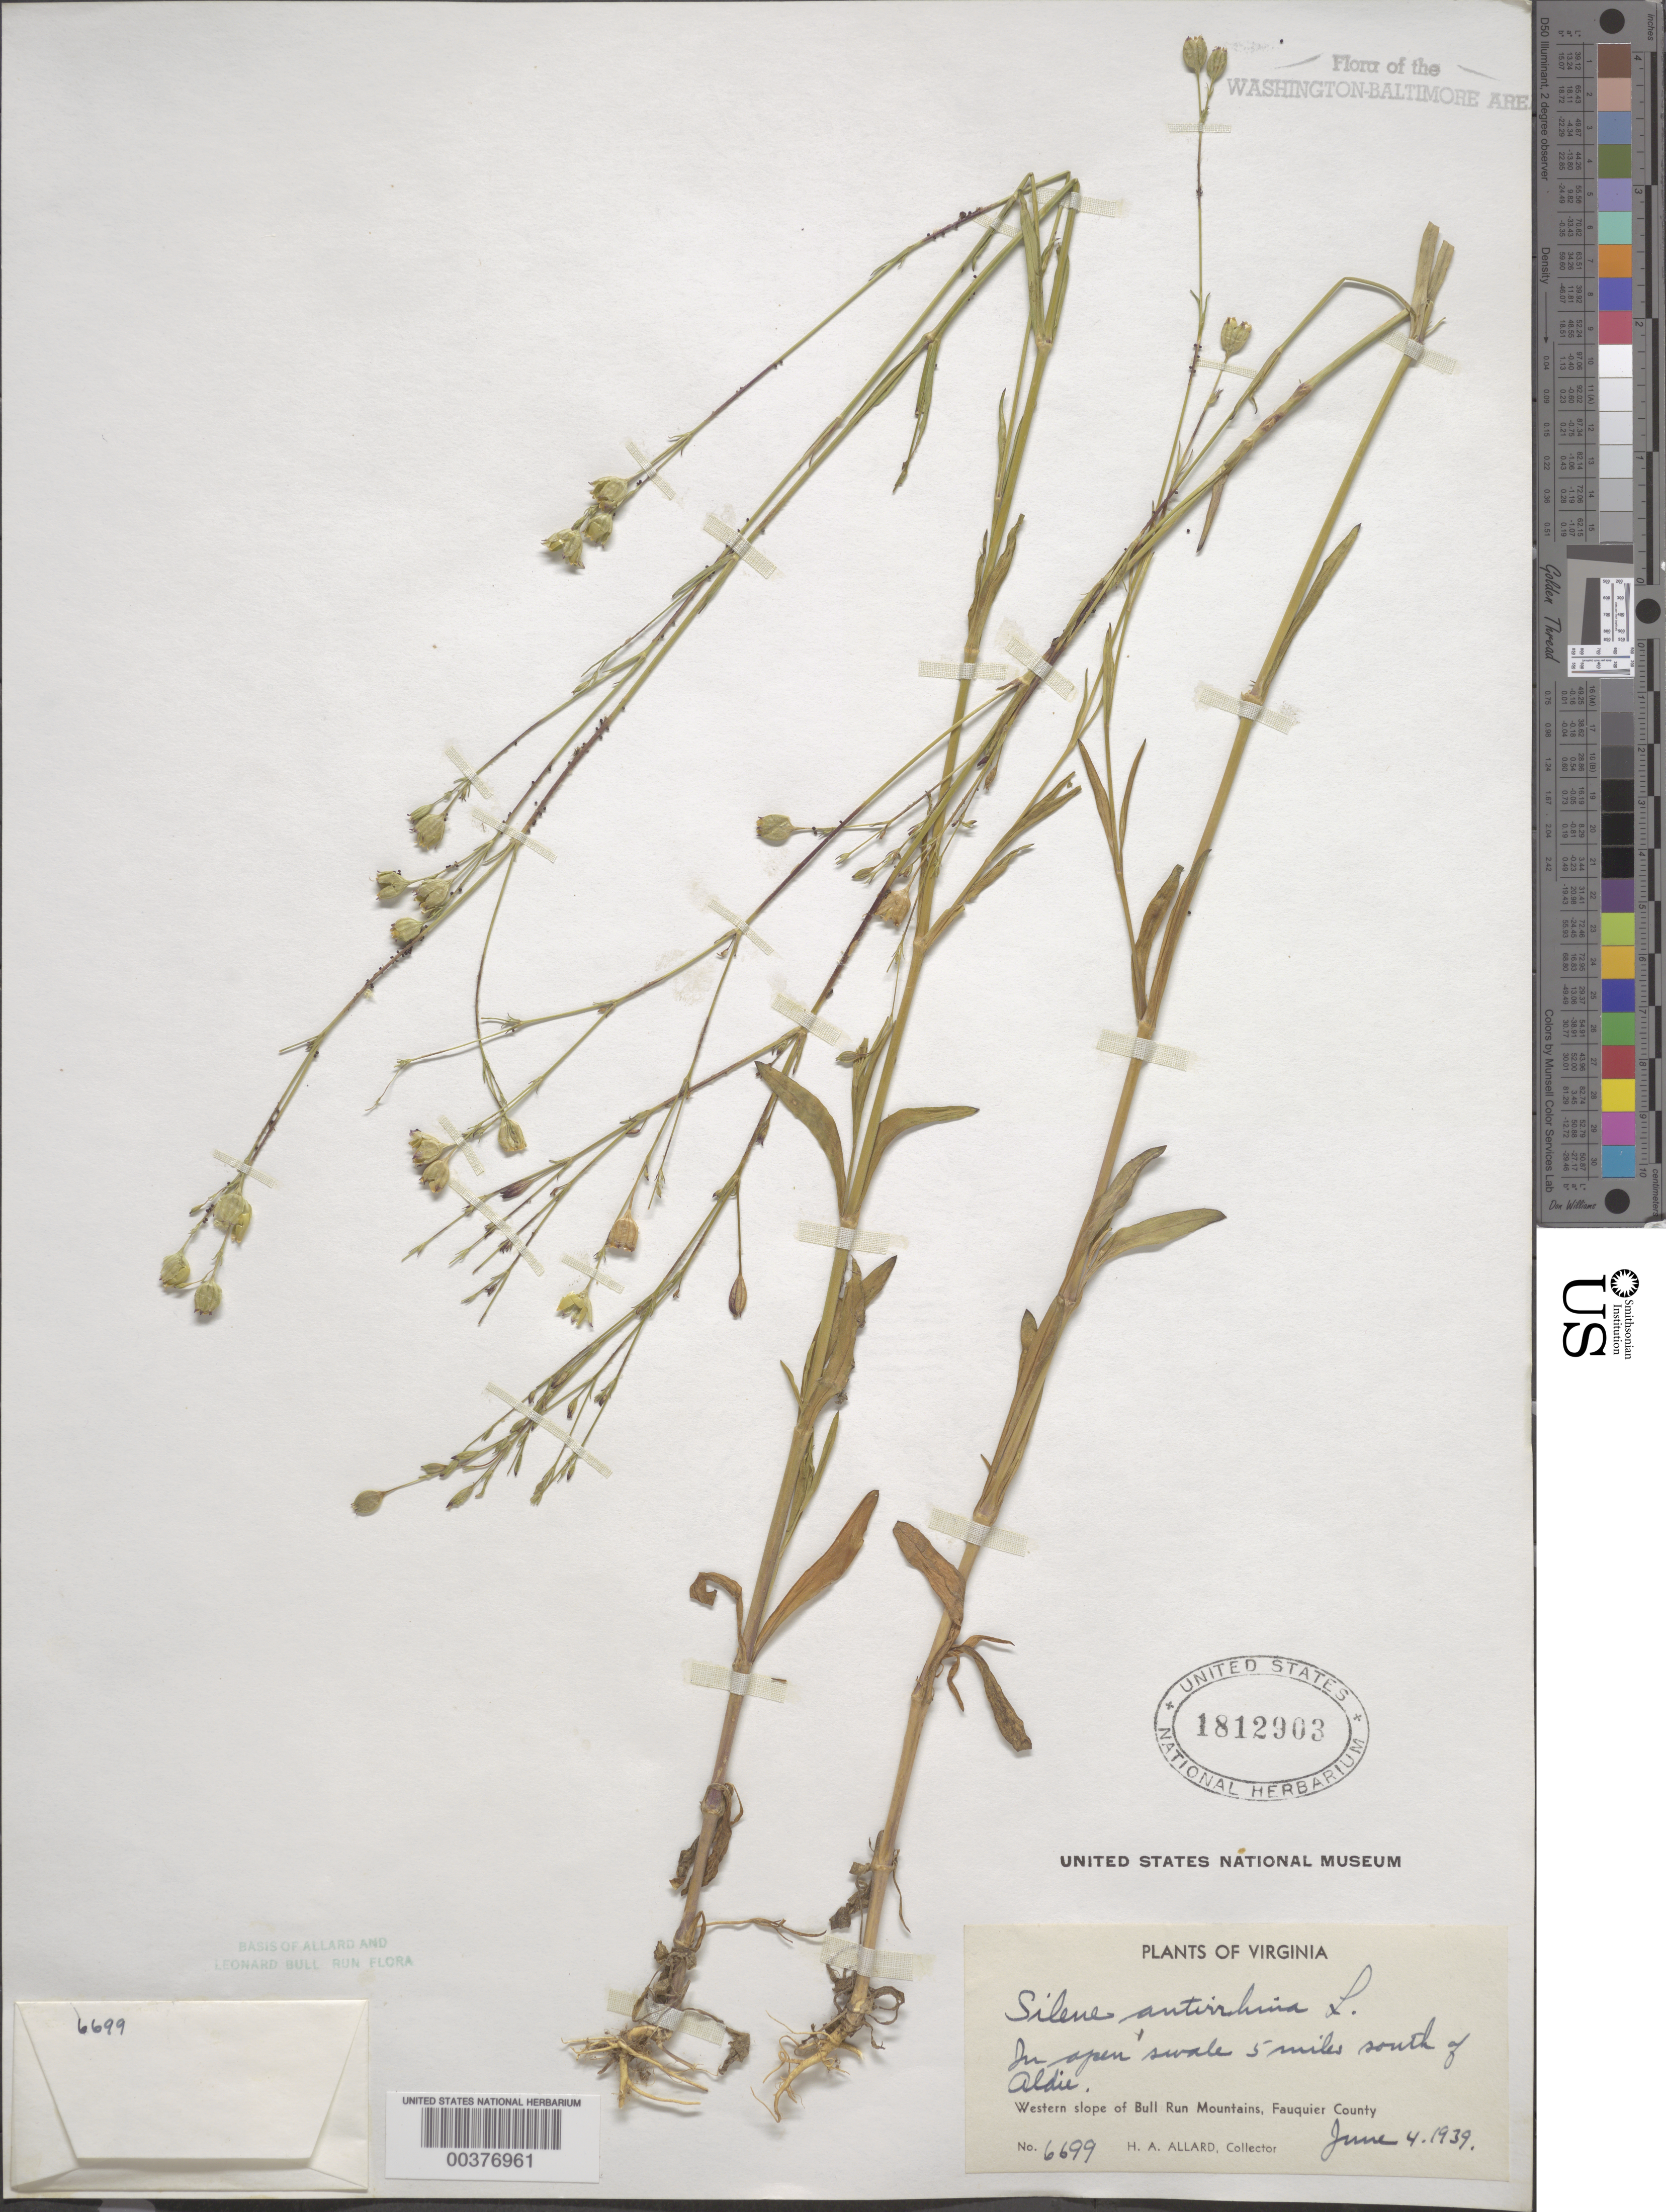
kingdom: Plantae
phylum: Tracheophyta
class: Magnoliopsida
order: Caryophyllales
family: Caryophyllaceae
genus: Silene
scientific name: Silene antirrhina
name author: L.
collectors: H. A. Allard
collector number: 6699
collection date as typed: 04 Jun 1939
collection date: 1939-06-04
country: United States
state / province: Virginia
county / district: Fauquier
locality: South of Aldie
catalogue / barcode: US 1812903